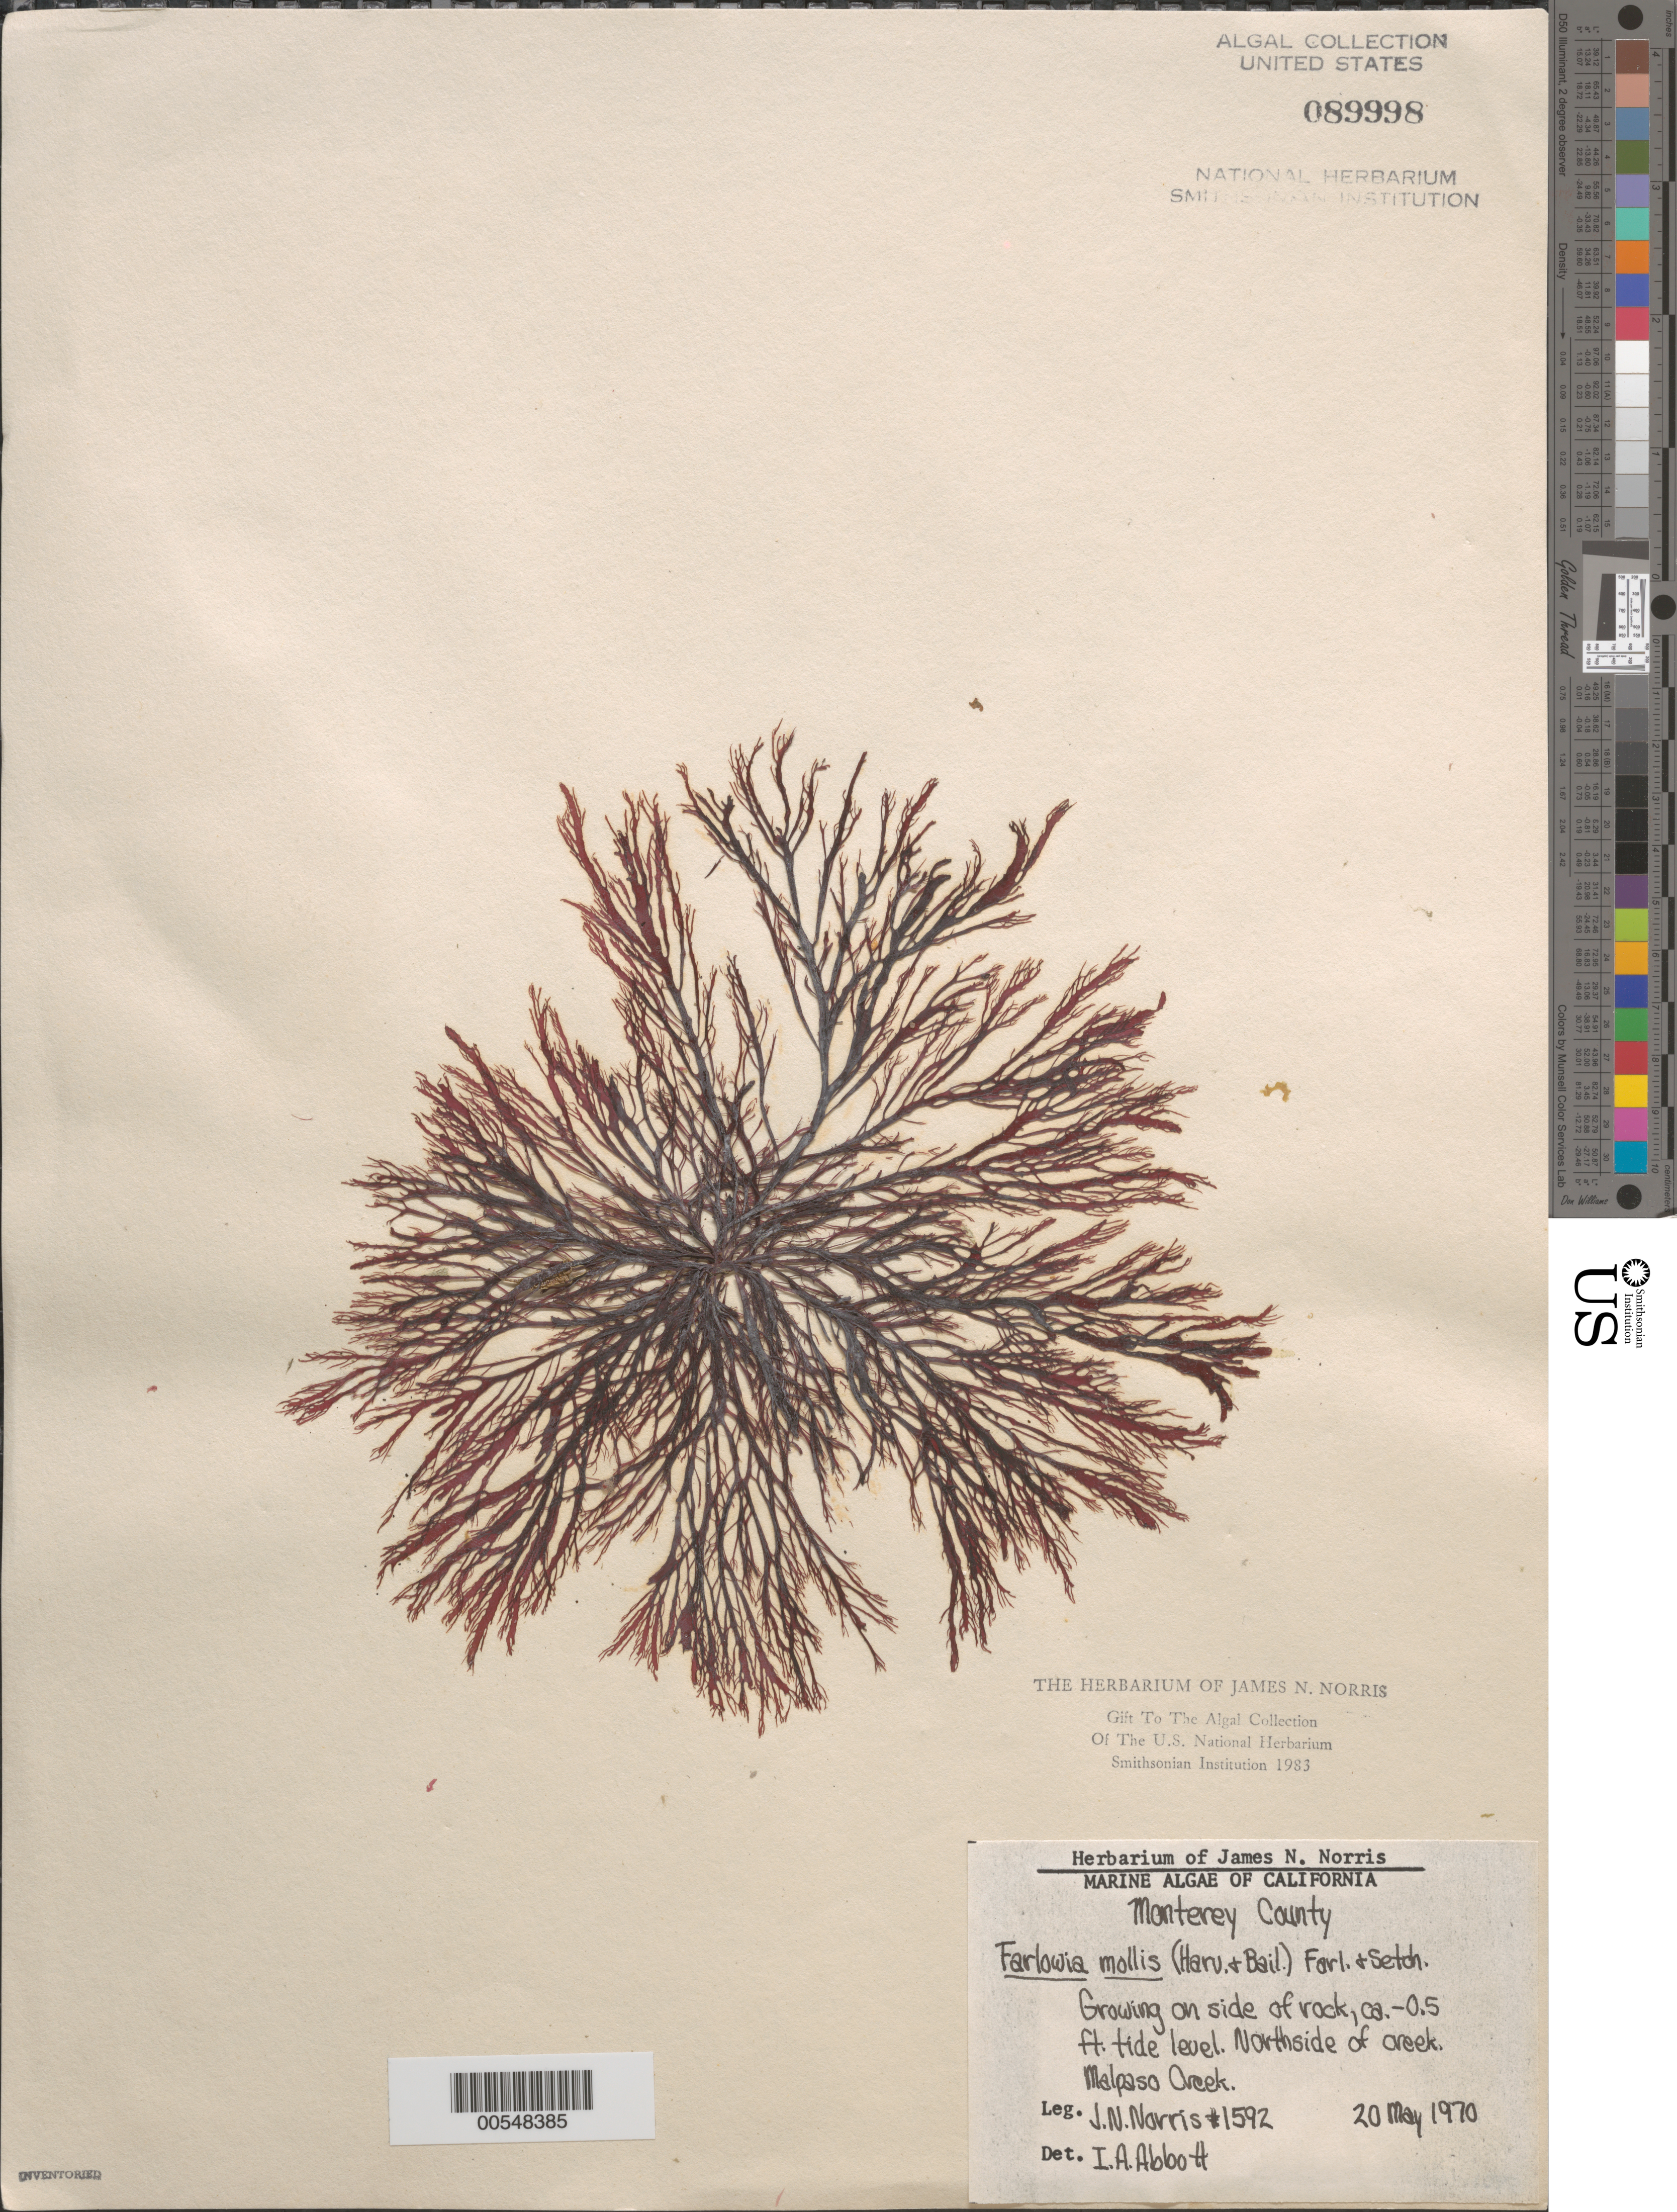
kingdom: Plantae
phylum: Rhodophyta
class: Florideophyceae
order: Gigartinales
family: Dumontiaceae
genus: Farlowia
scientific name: Farlowia mollis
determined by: Abbott, Isabella A.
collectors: J. N. Norris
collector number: JN-1592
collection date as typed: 20 May 1970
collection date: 1970-05-20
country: United States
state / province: California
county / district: Monterey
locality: Malpaso Creek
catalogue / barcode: US 89998